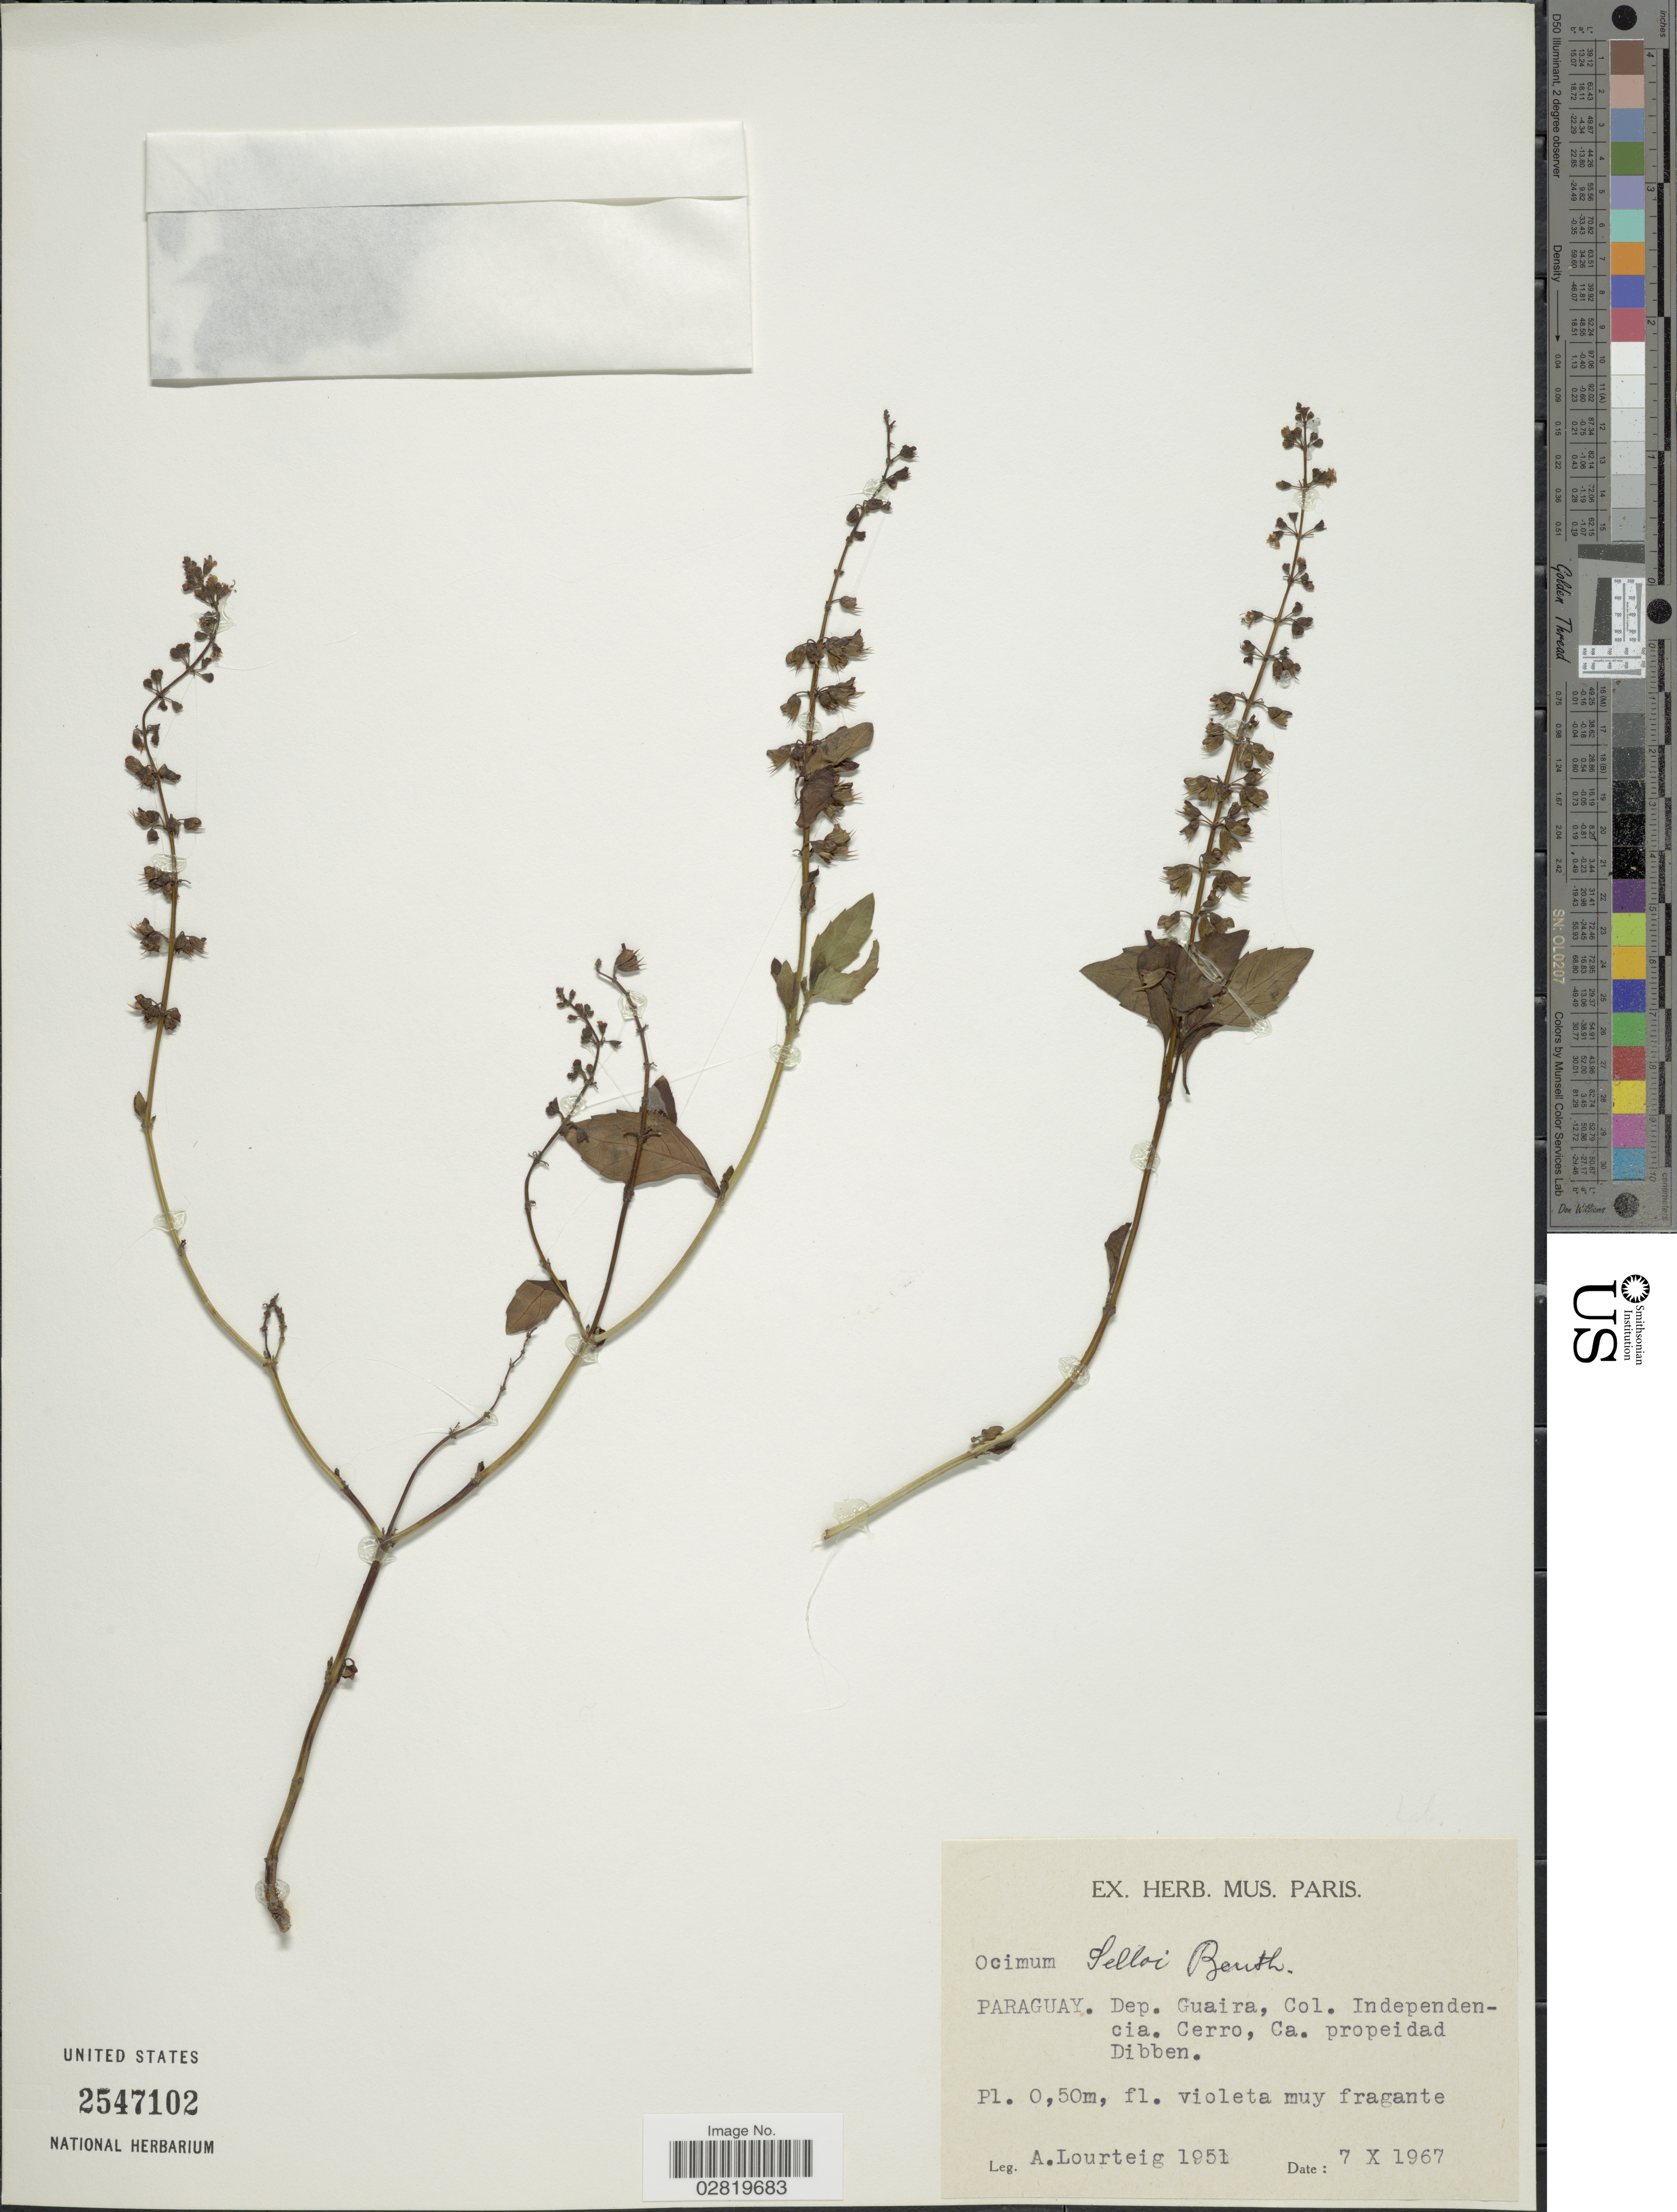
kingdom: Plantae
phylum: Tracheophyta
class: Magnoliopsida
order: Lamiales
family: Lamiaceae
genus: Ocimum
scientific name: Ocimum selloi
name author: Benth.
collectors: A. Lourteig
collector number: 1951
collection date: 1967-10-07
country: Paraguay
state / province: Guaira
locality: Dep. Guaira, Col. Independencia. Cerro, Ca. propeidad Dibben.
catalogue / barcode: US 2547102